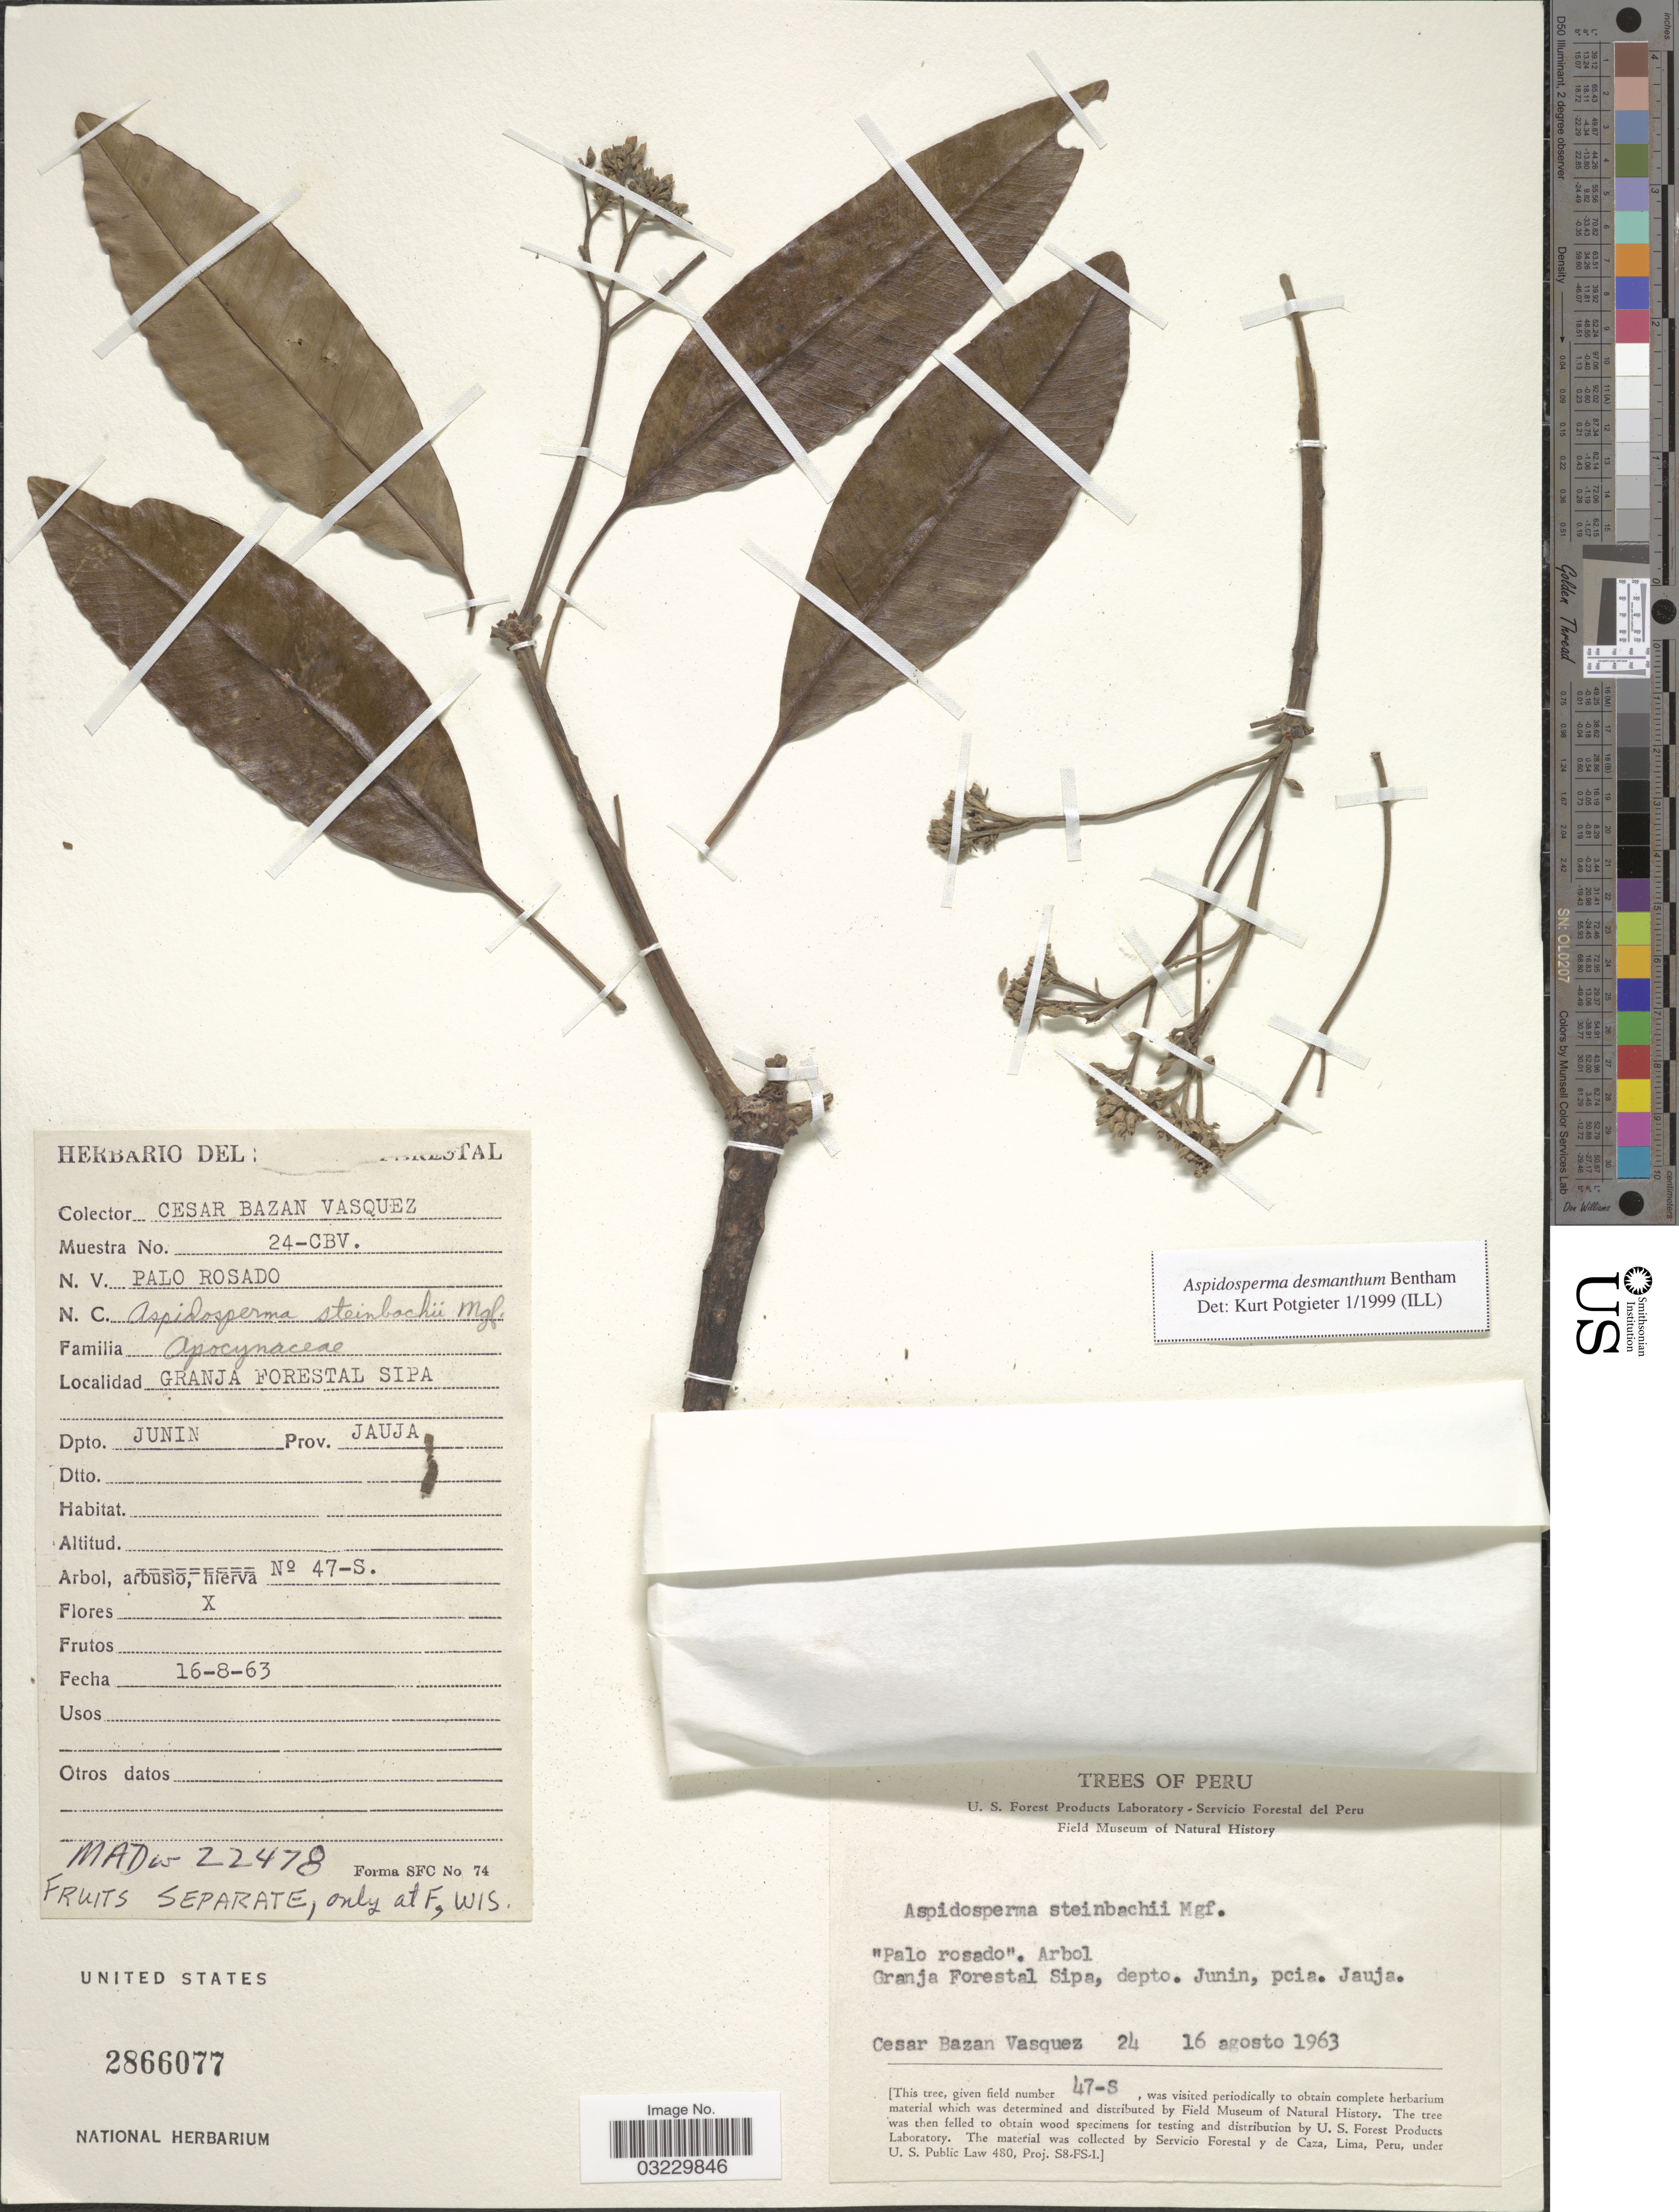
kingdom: Plantae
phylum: Tracheophyta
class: Magnoliopsida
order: Gentianales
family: Apocynaceae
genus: Aspidosperma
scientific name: Aspidosperma desmanthum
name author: Benth. ex Müll. Arg.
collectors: C. Bazan-Vasquez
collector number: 24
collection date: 1963-08-16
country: Peru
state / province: Junín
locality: Granja Forestal Sipa. Depto. Junin. Prov. Jauja.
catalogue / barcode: US 2866077